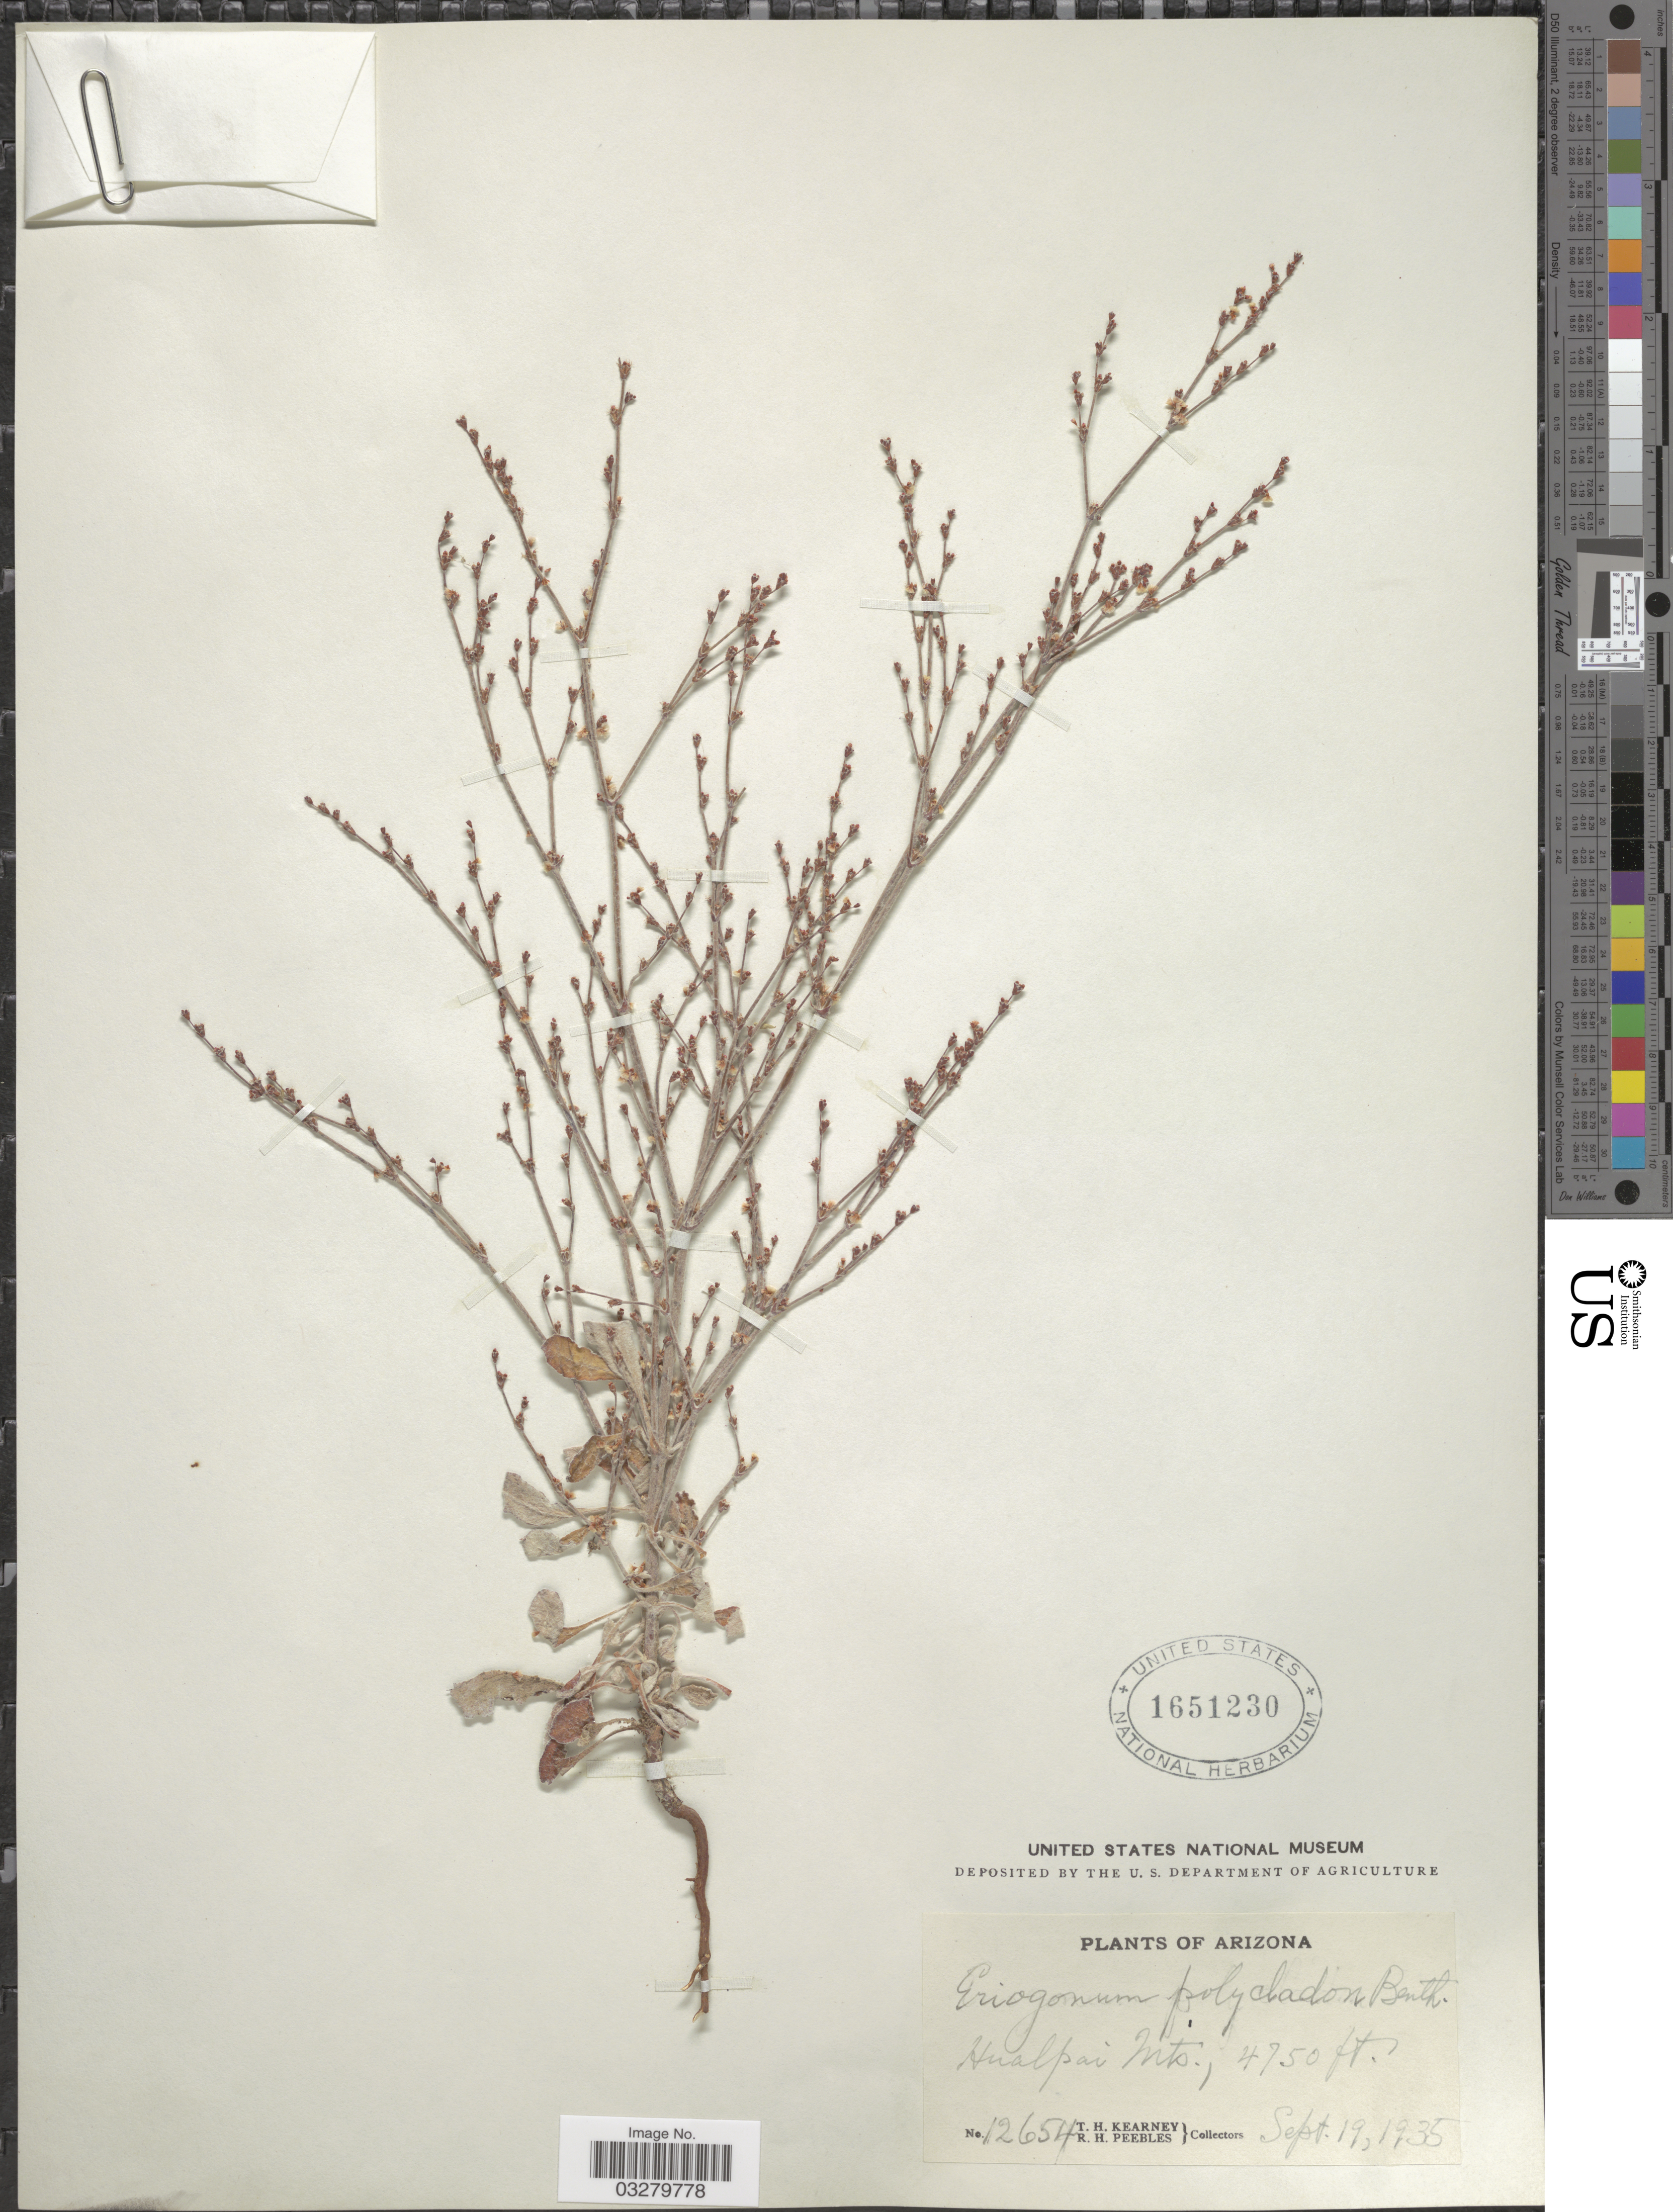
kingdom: Plantae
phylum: Tracheophyta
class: Magnoliopsida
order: Caryophyllales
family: Polygonaceae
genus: Eriogonum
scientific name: Eriogonum polycladon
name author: Benth.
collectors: T. H. Kearney & R. H. Peebles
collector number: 12654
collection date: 1935-09-19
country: United States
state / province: Arizona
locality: Hualpai Mts.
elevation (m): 1448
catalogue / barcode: US 1651230